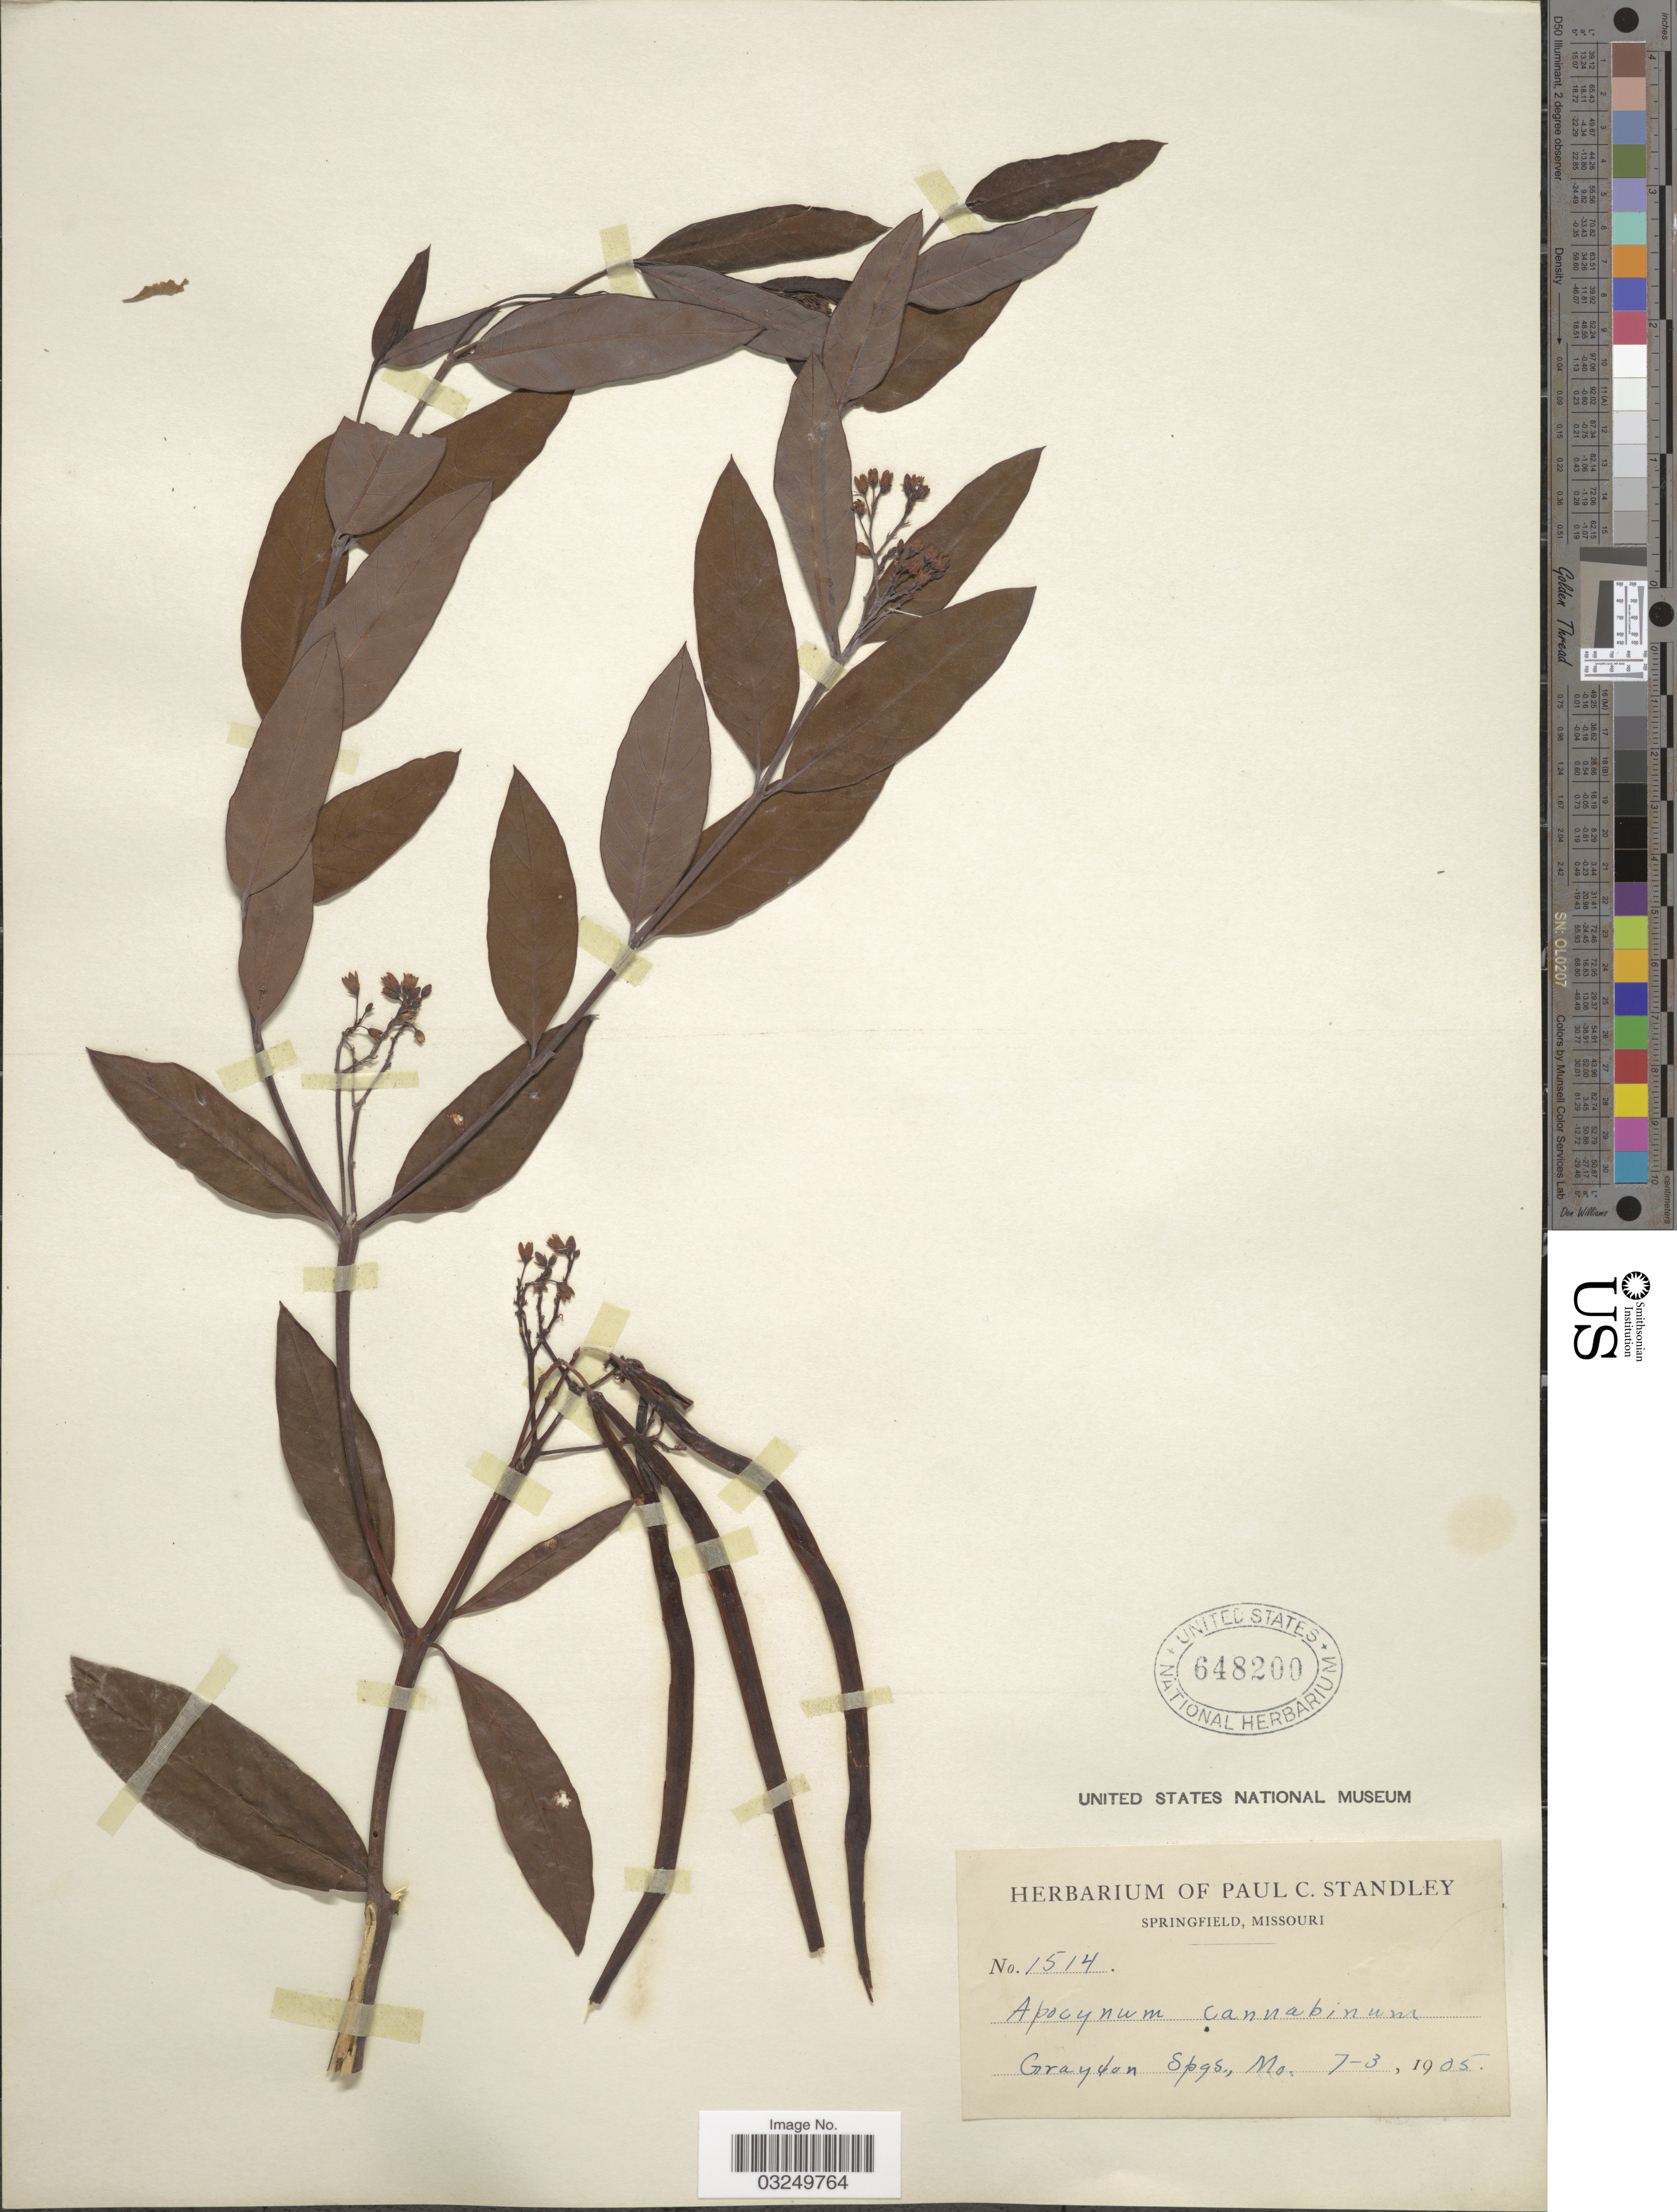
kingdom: Plantae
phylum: Tracheophyta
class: Magnoliopsida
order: Gentianales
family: Apocynaceae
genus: Apocynum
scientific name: Apocynum cannabinum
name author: L.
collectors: ex herb. Paul C. Standley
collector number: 1514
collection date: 1905-07-03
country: United States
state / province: Missouri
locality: Graydon, Spgs.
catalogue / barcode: US 648200